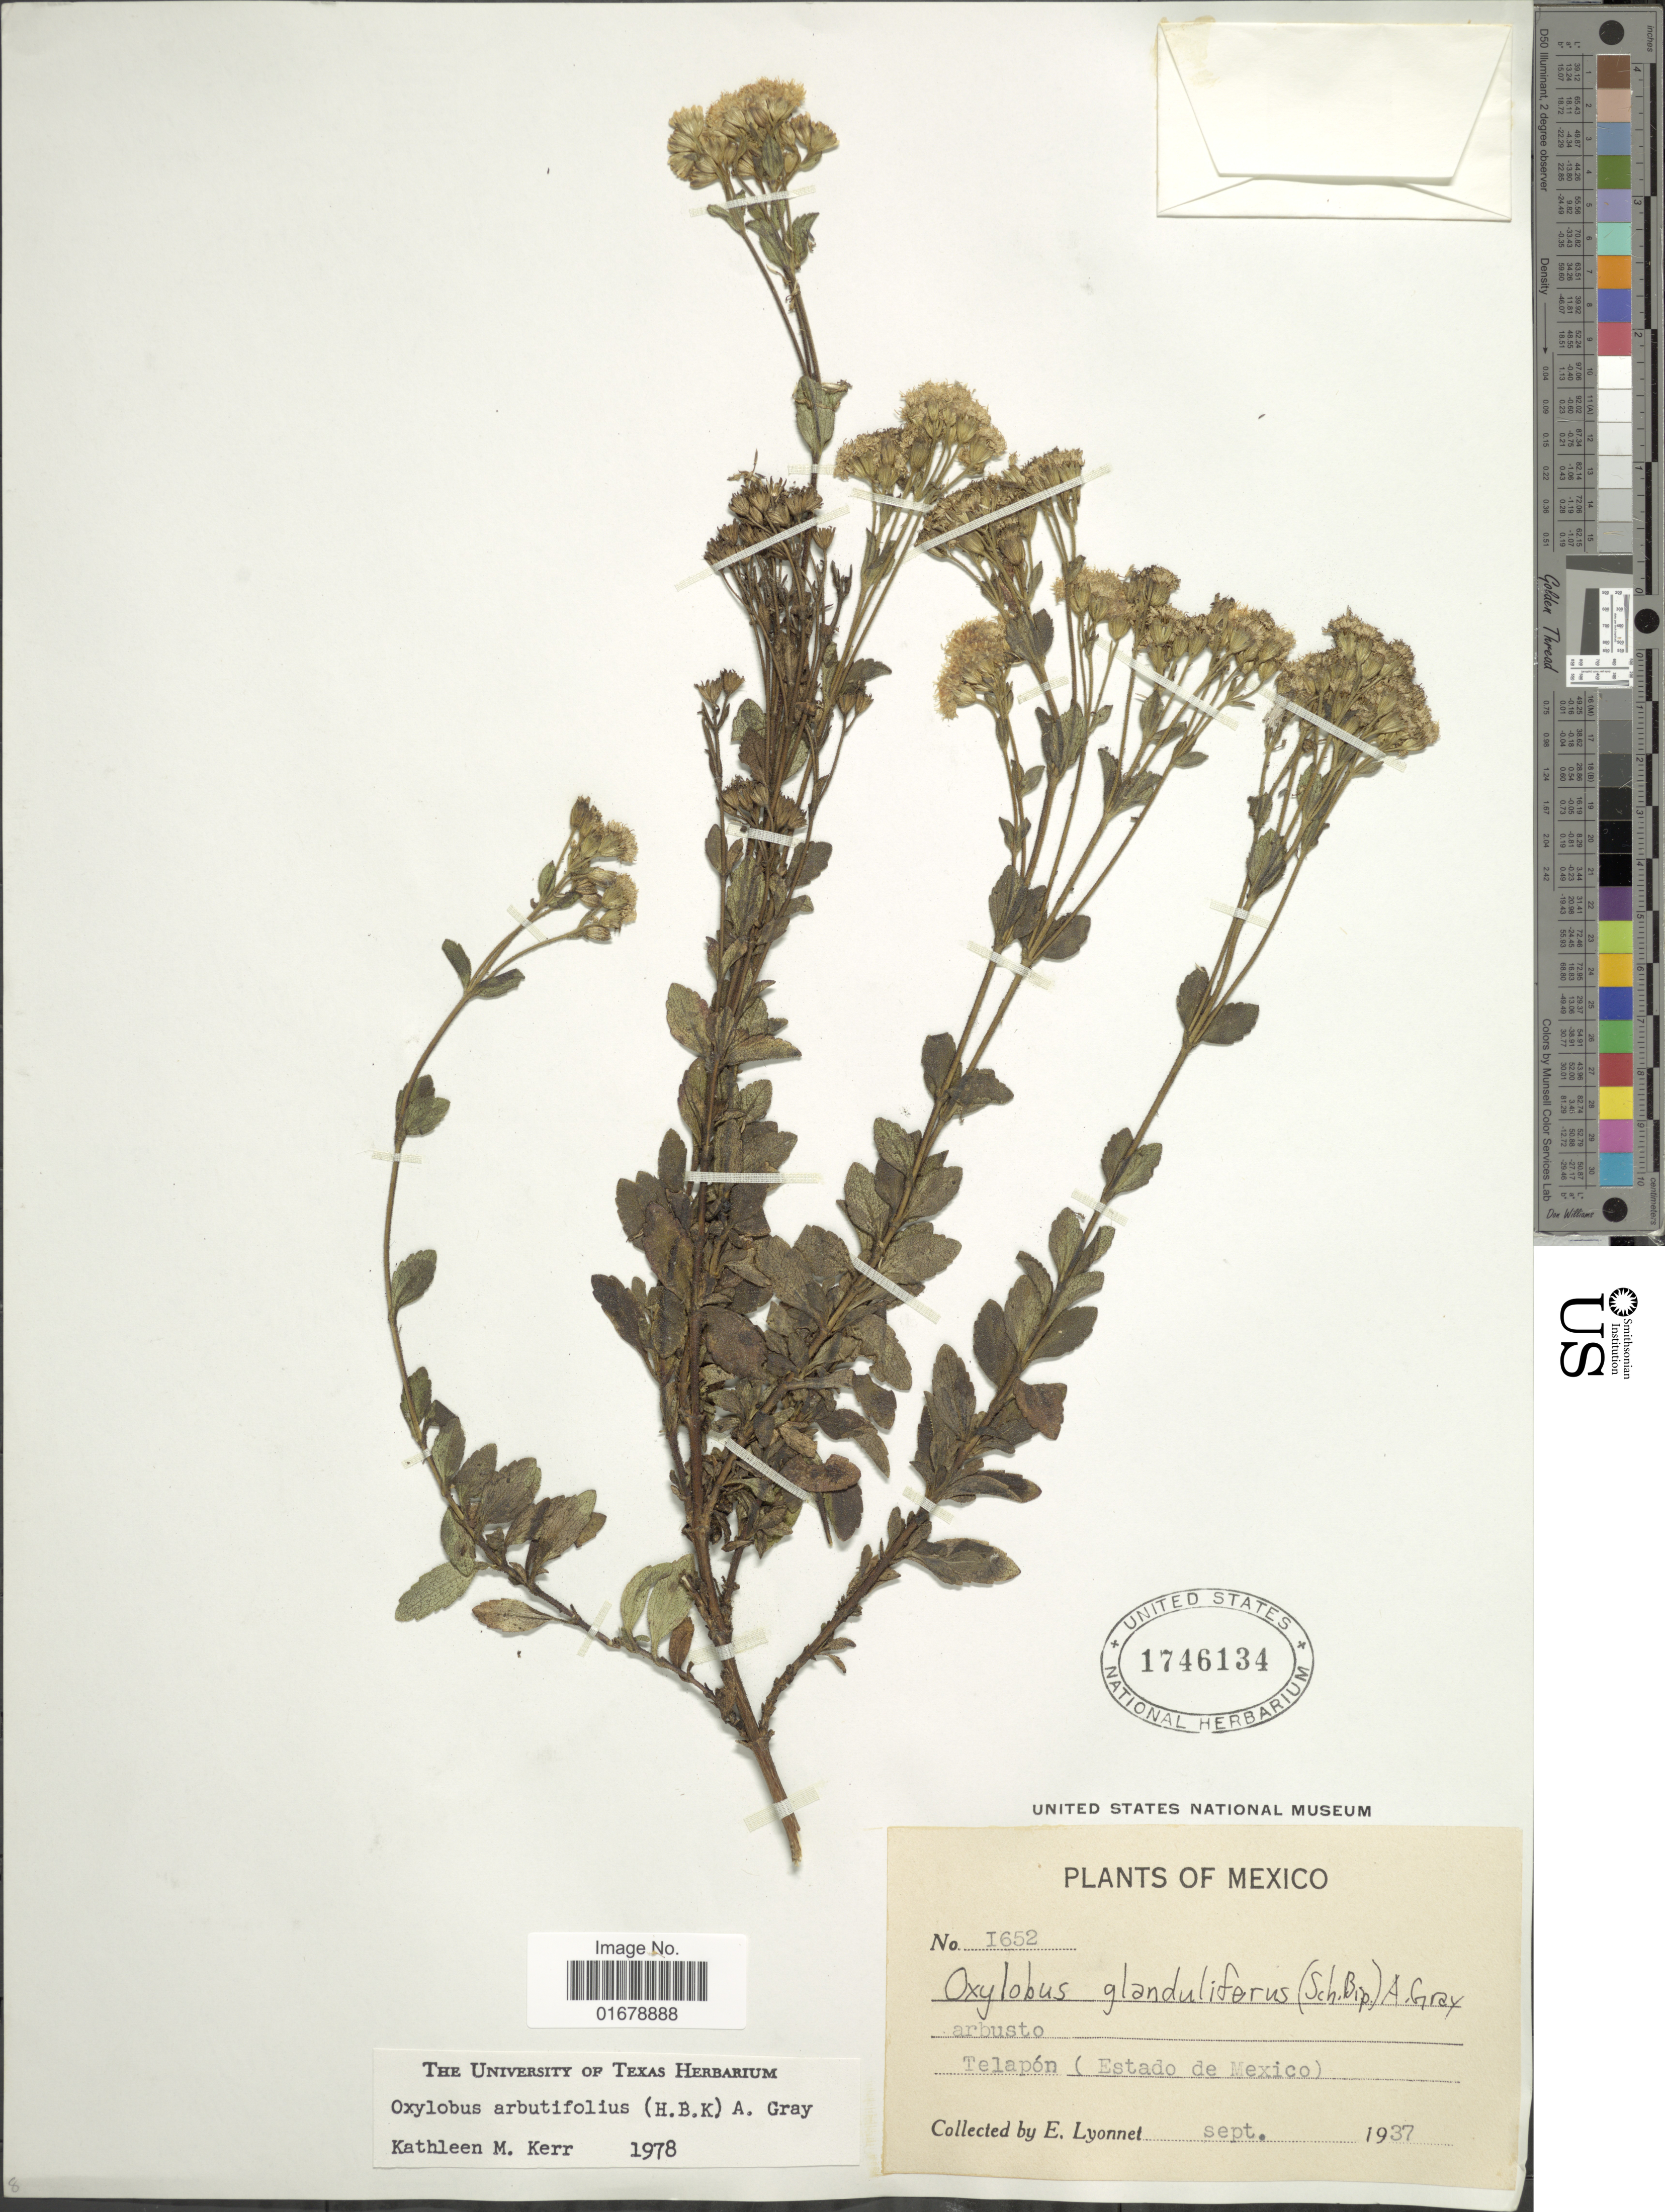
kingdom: Plantae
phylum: Tracheophyta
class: Magnoliopsida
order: Asterales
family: Asteraceae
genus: Oxylobus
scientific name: Oxylobus arbutifolius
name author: (Kunth) A. Gray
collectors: E. Lyonnet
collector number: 1652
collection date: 1937-09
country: Mexico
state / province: México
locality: Mexico. Telapon (Estado de México)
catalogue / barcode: US 1746134